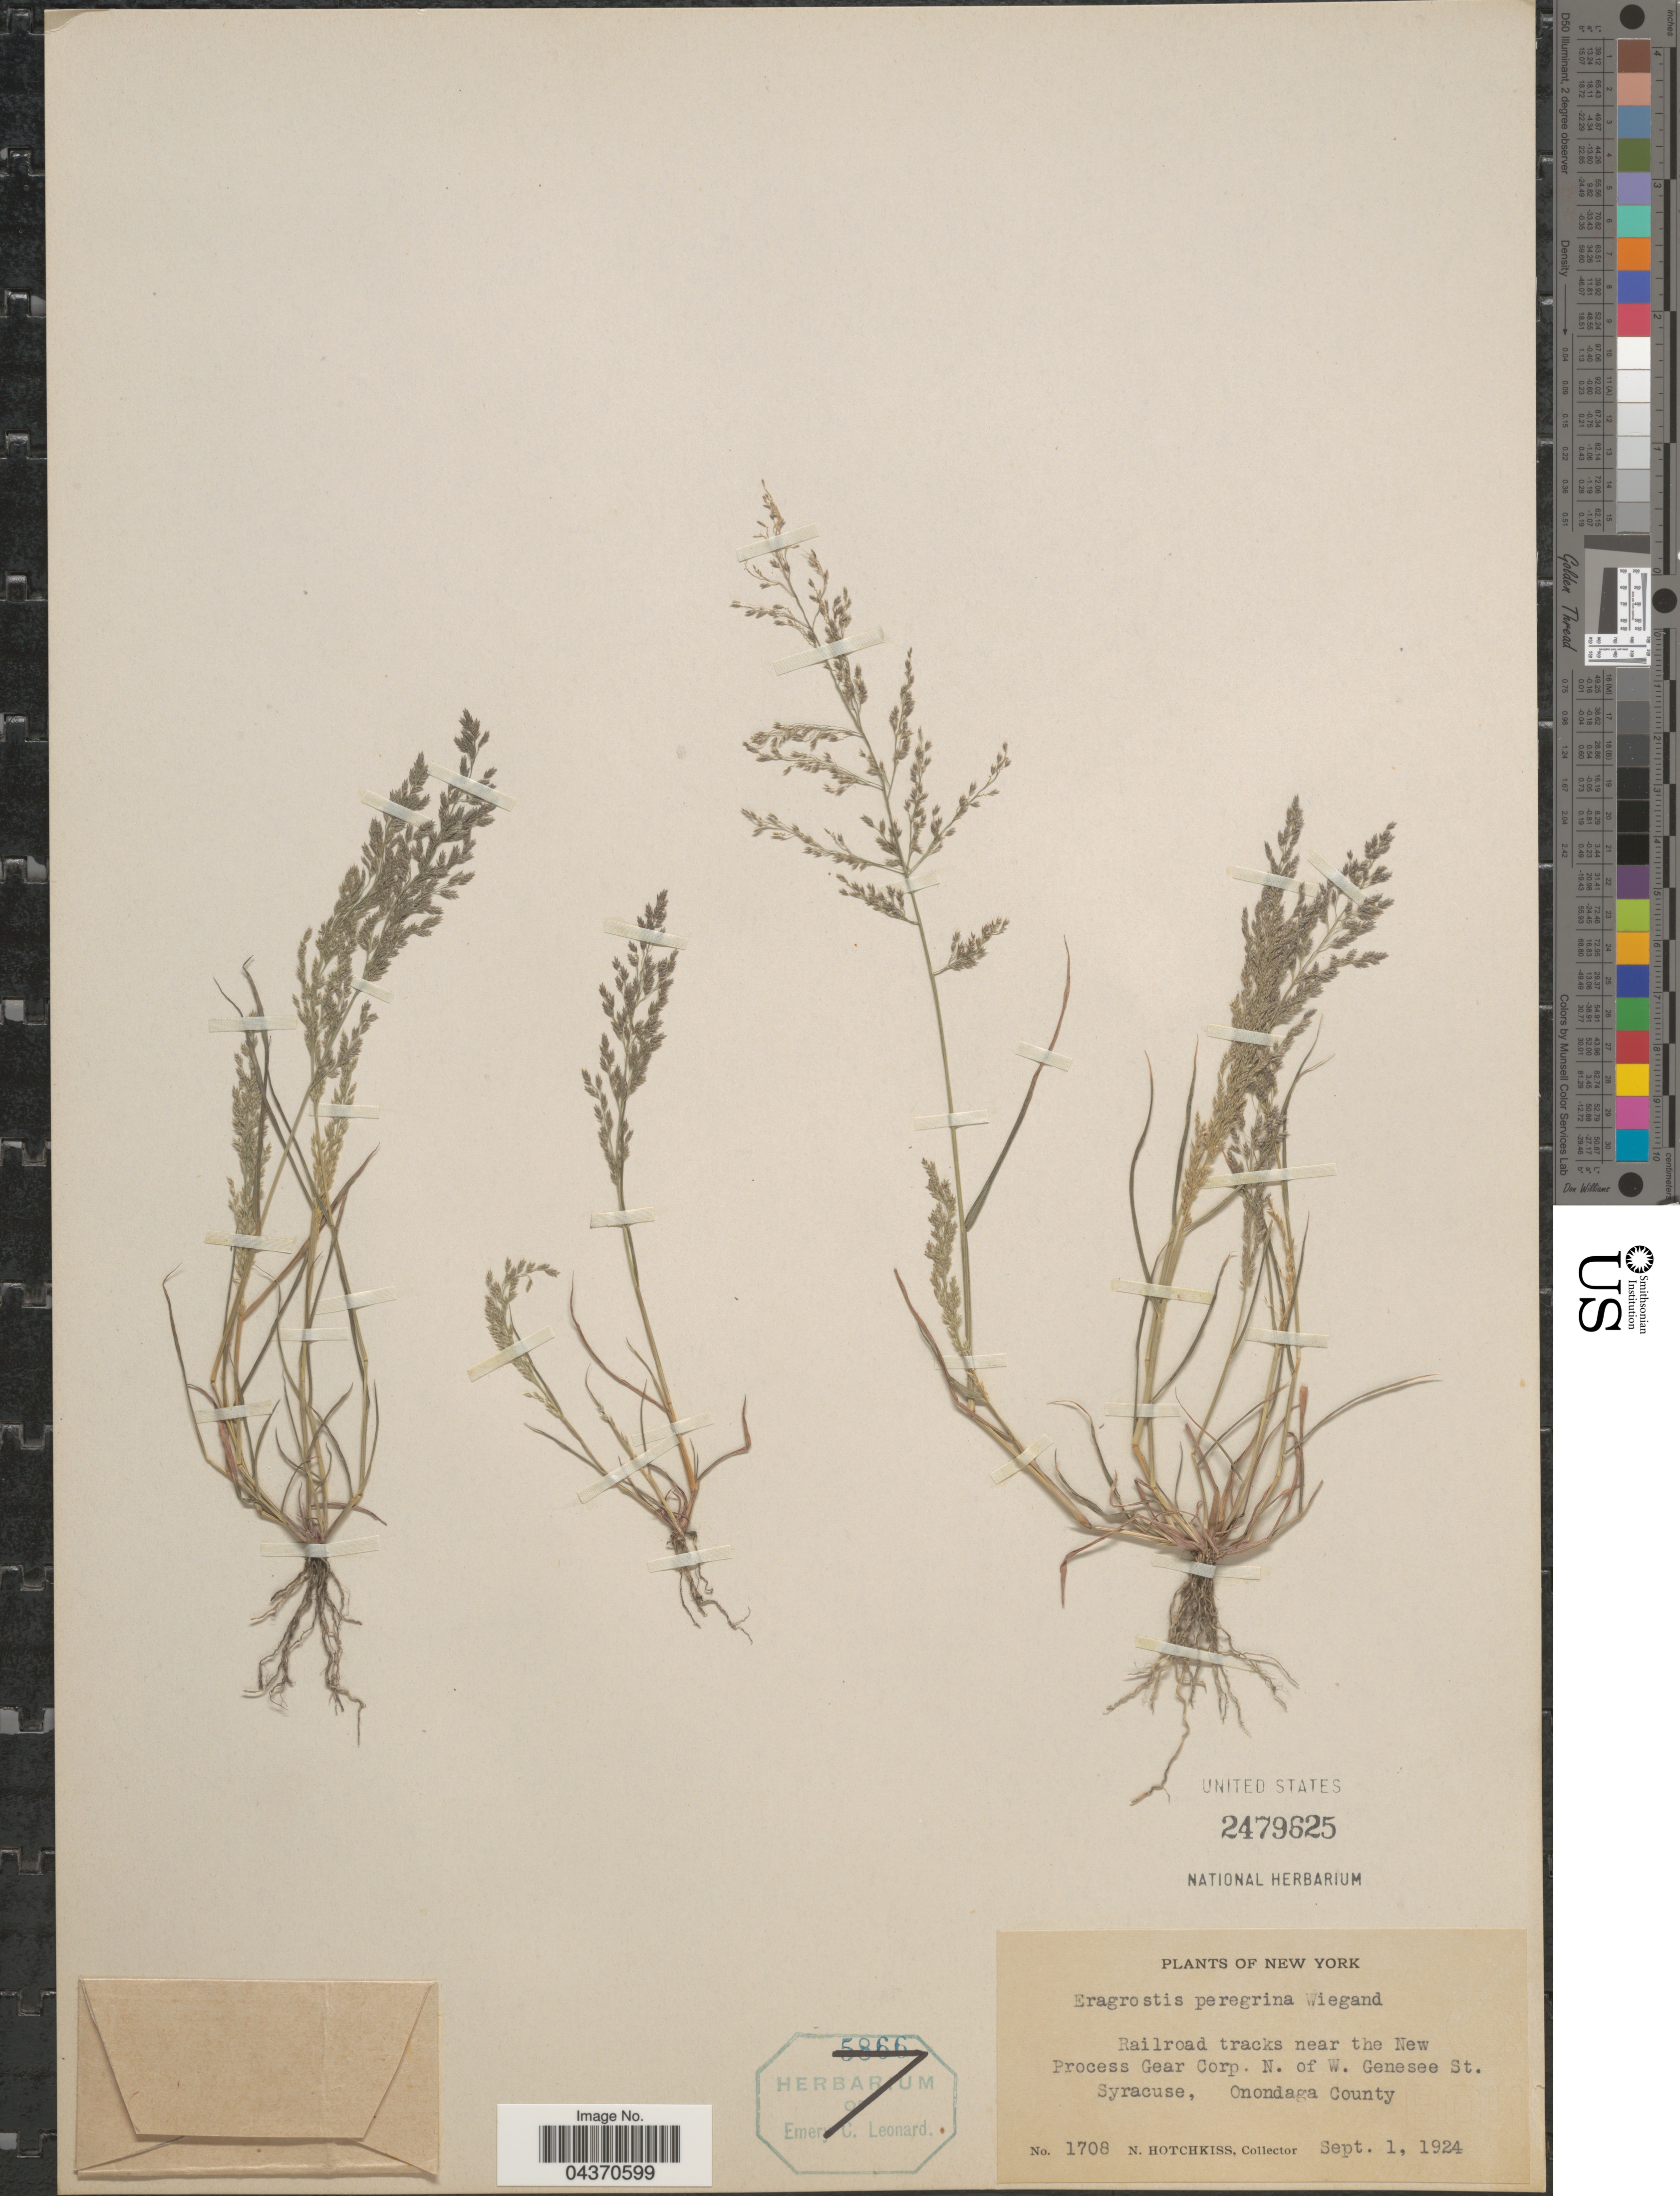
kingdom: Plantae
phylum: Tracheophyta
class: Liliopsida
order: Poales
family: Poaceae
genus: Eragrostis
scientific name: Eragrostis pilosa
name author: (L.) P. Beauv.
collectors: N. Hotchkiss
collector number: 1708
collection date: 1924-09-01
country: United States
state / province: New York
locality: Railroad tracks near the New Process Gear Corp. N. of W. Genesee St. Syracuse, Onondaga County.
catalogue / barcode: US 2479625